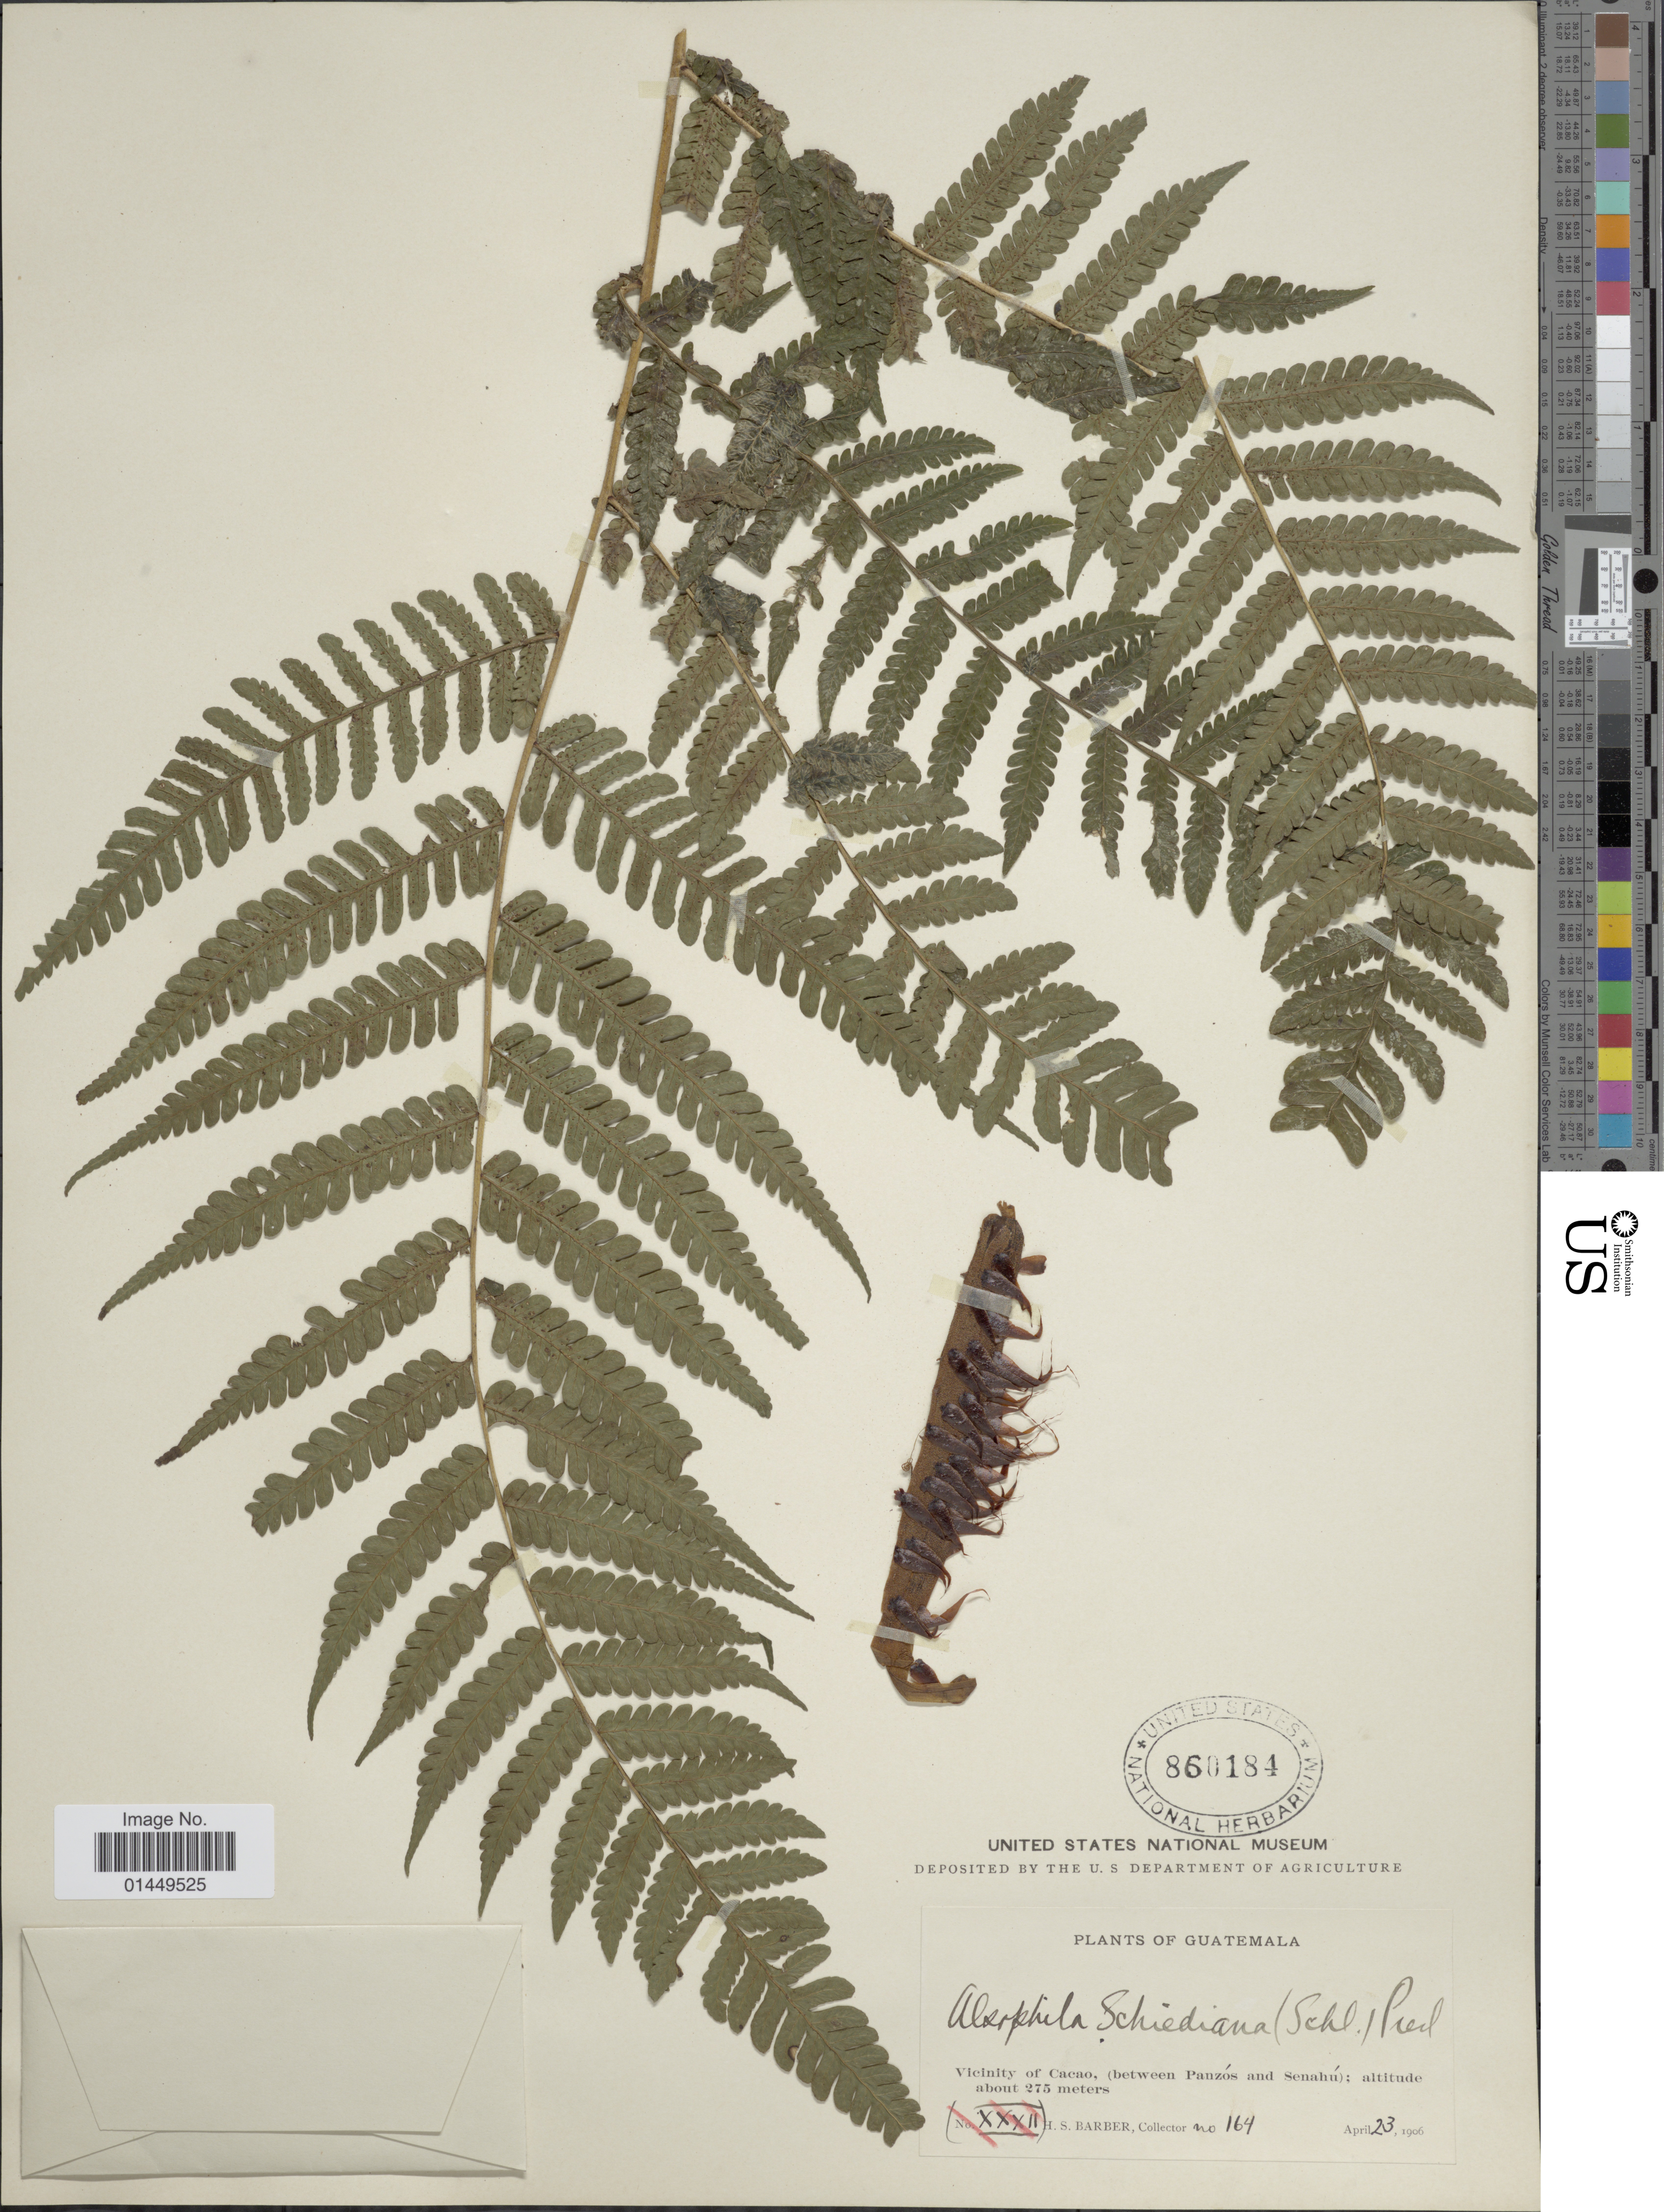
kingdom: Plantae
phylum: Tracheophyta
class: Polypodiopsida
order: Cyatheales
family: Cyatheaceae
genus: Cyathea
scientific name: Cyathea schiedeana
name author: (C. Presl) Domin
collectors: H. Barber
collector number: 164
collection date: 1906-04-23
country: Guatemala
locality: Vicinity of Cacao, (between Panzos and Senahu)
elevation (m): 275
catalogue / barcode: US 860184